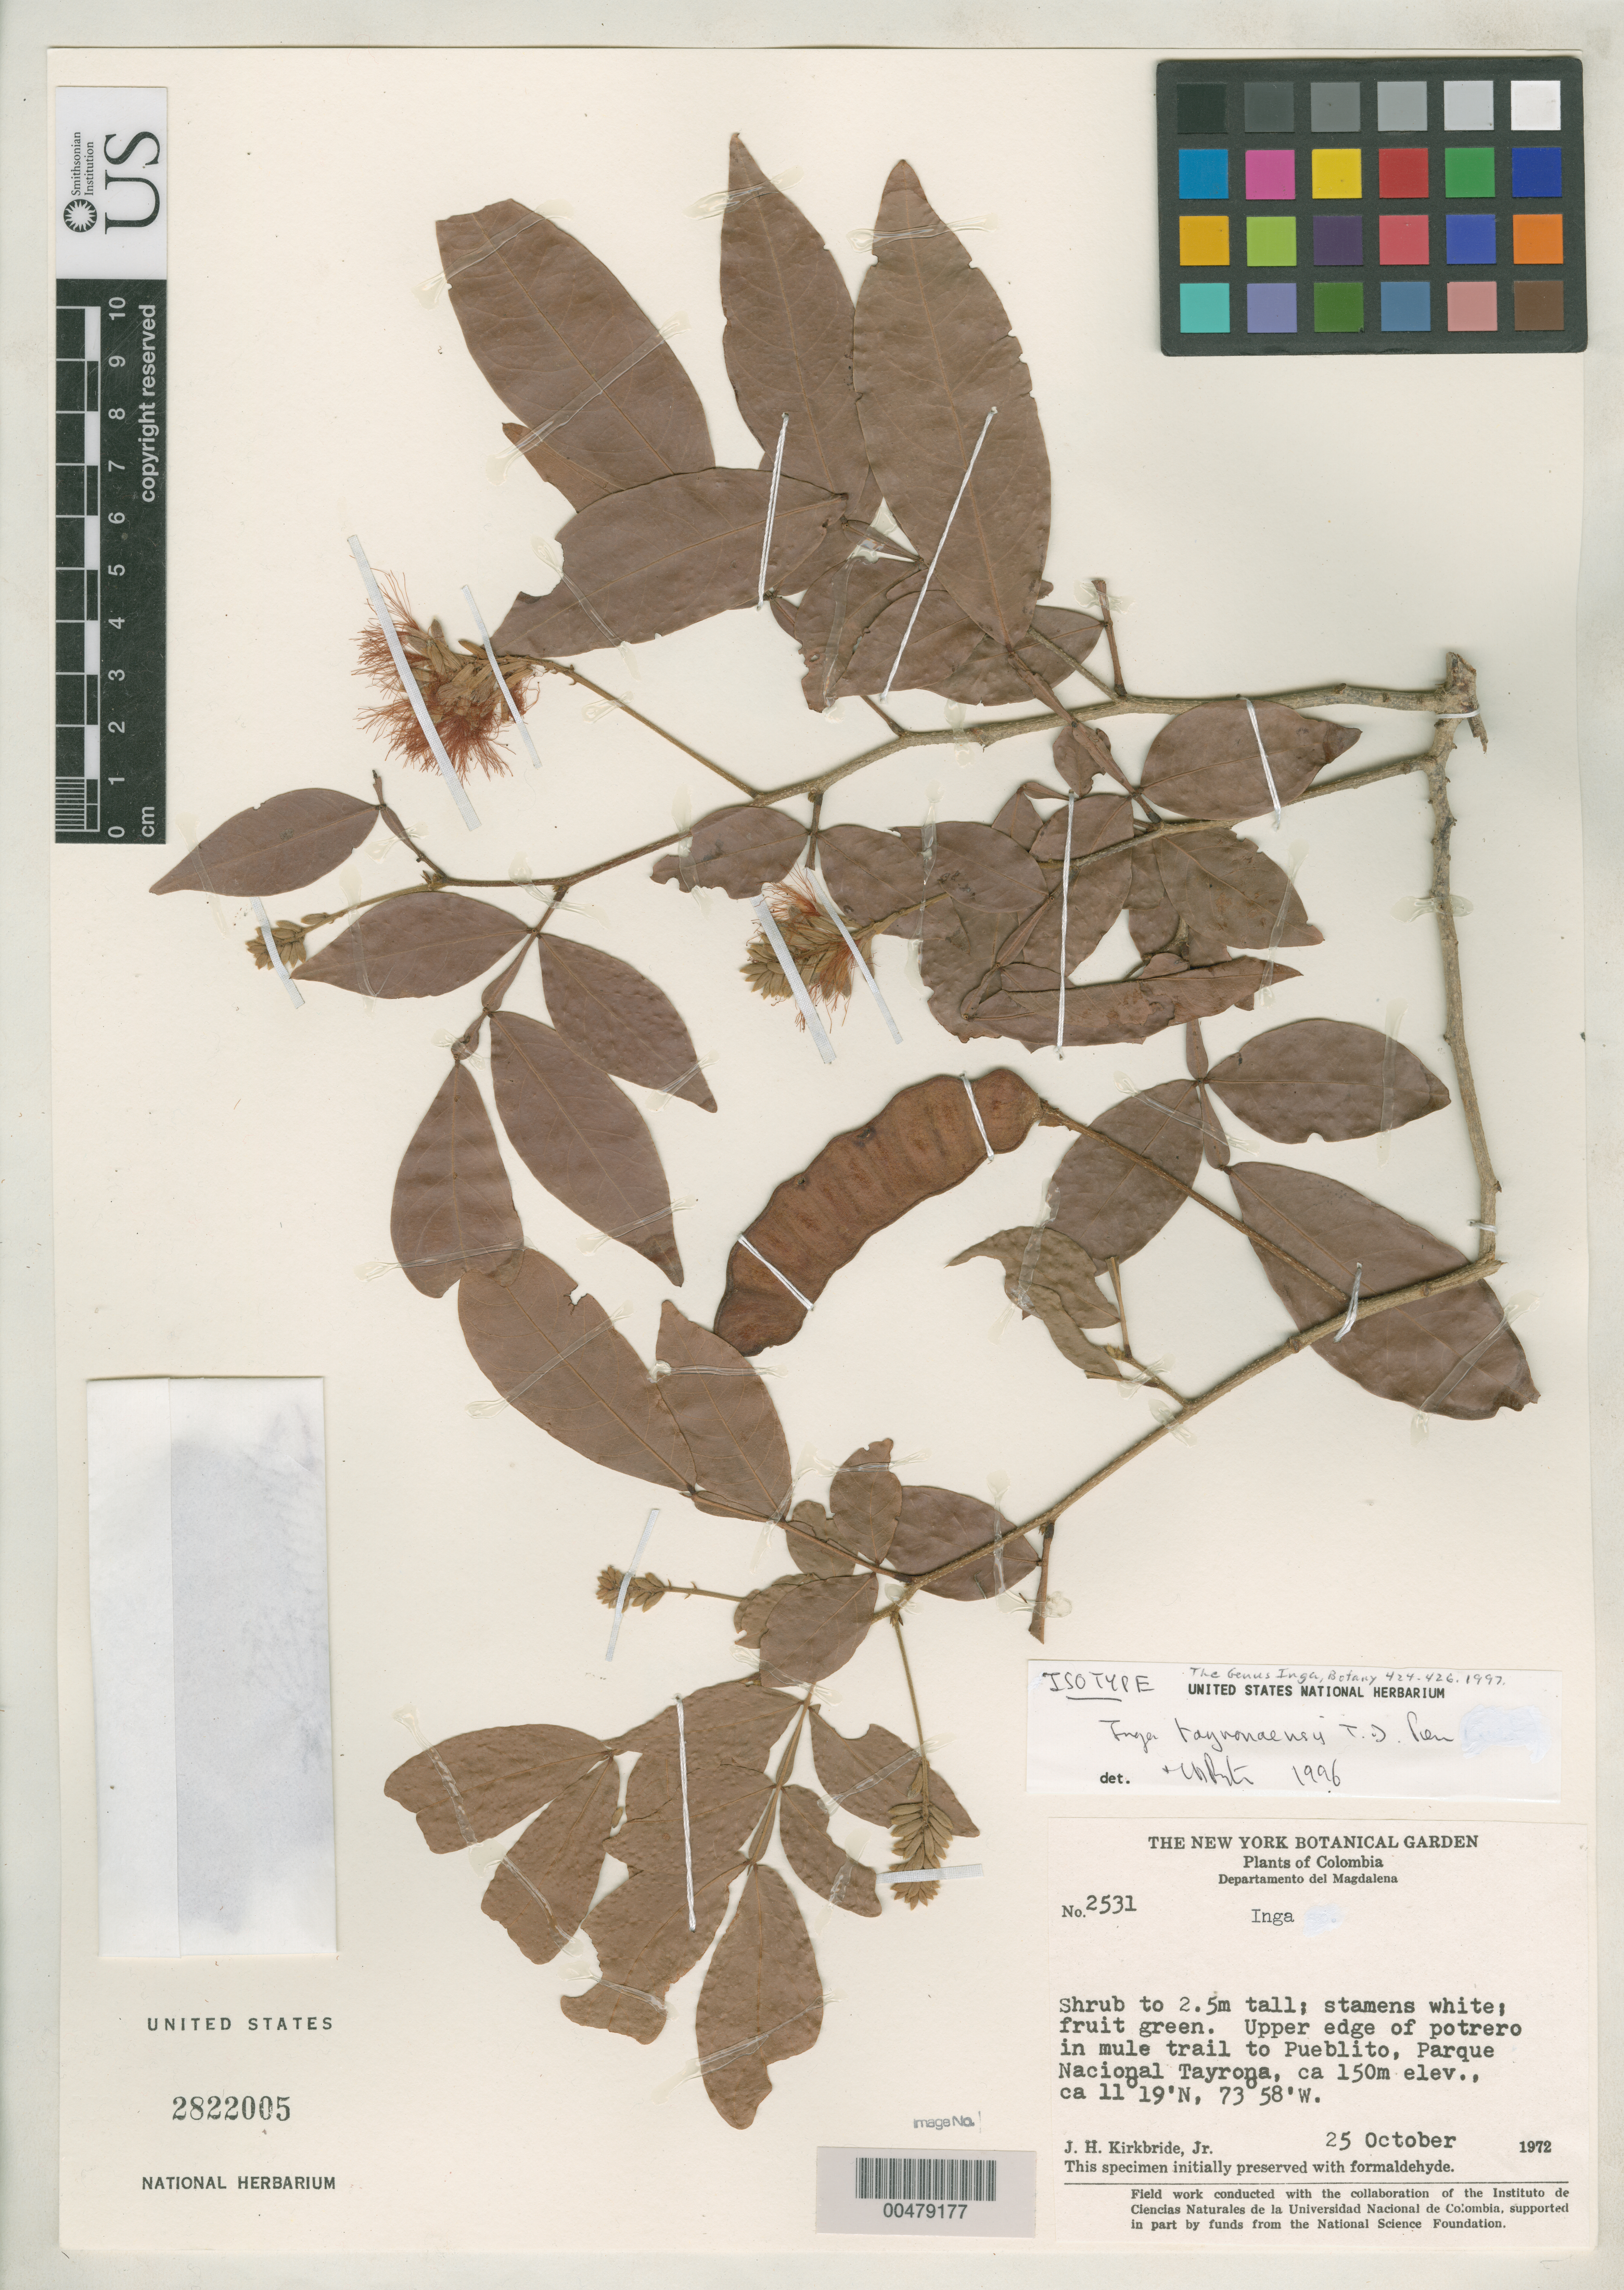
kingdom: Plantae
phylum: Tracheophyta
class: Magnoliopsida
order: Fabales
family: Fabaceae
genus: Inga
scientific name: Inga raynonaensis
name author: T.D. Penn.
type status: Isotype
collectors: J. H. Kirkbride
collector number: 2531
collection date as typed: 25 Oct 1972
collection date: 1972-10-25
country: Colombia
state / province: Magdalena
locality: Upper edge of Potrero Along mule Trail to Pueblito, Parque Nacional Tayrona.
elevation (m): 150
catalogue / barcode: US 2822005